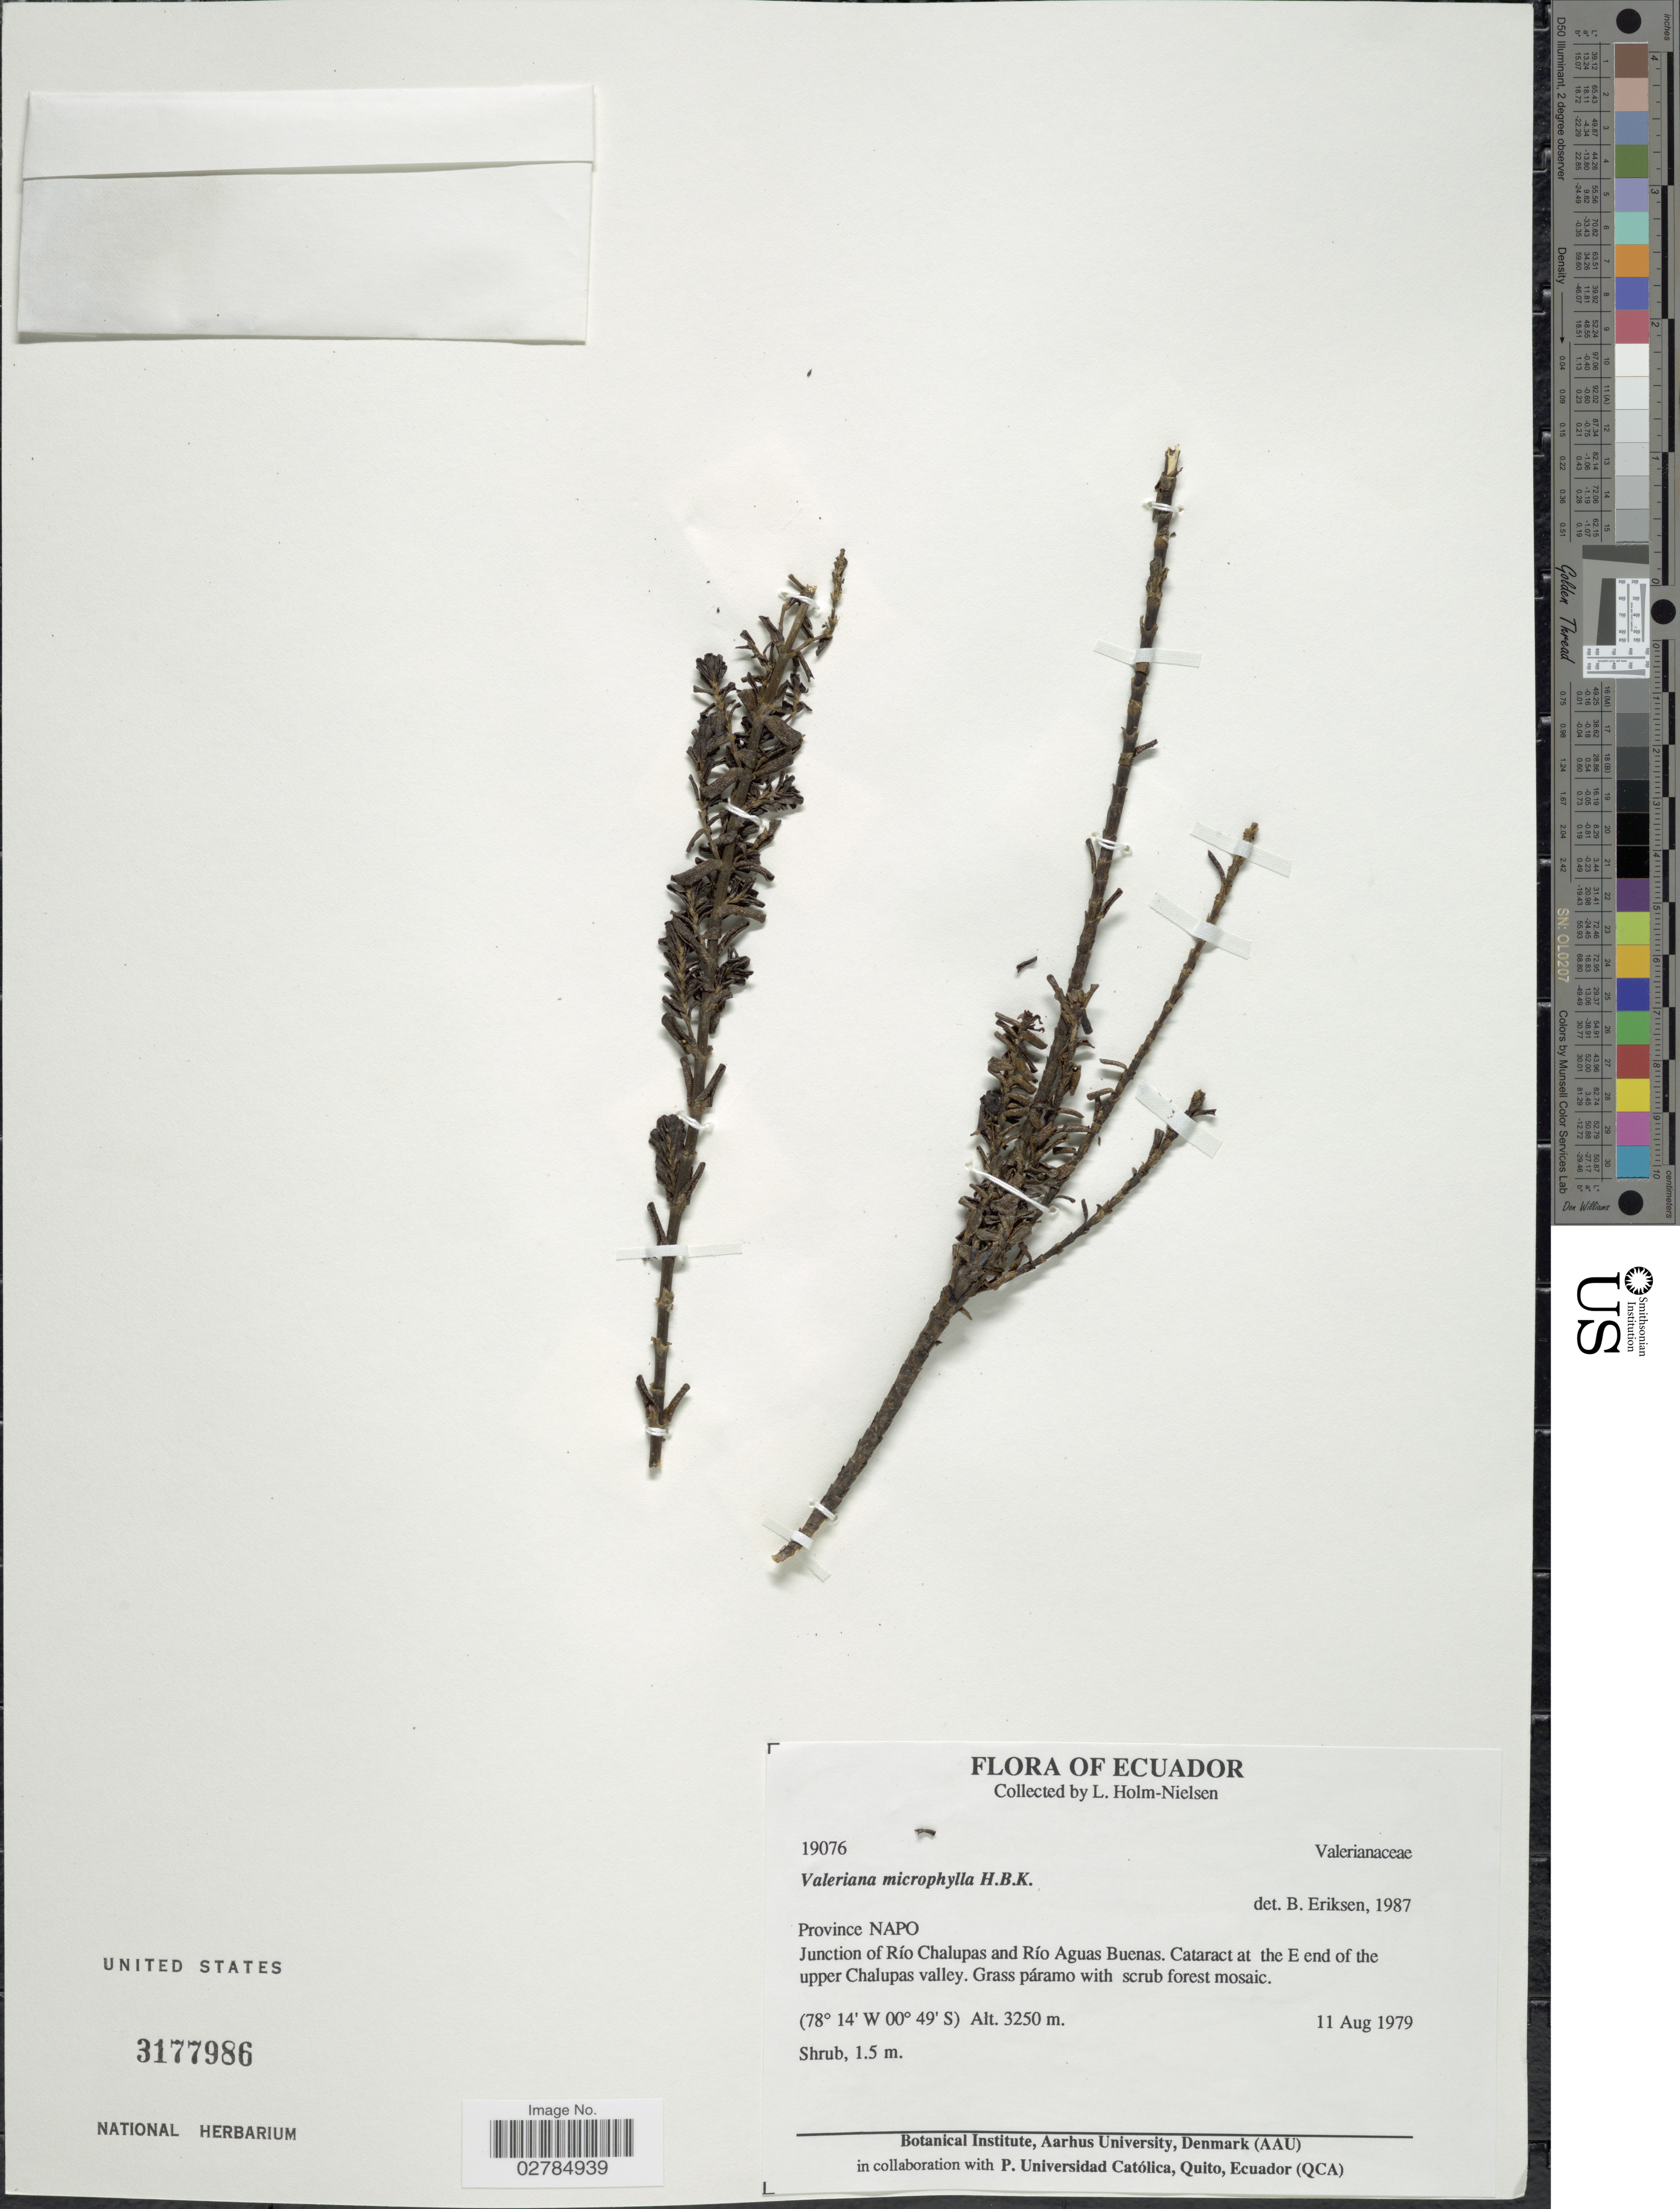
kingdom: Plantae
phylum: Tracheophyta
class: Magnoliopsida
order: Dipsacales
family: Caprifoliaceae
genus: Valeriana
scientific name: Valeriana microphylla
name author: Kunth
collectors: L. Holm-Nielsen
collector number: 19076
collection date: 1979-08-11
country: Ecuador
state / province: Napo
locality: Junction of Río Chalupas and Río Aguas Buenas. Cataract at the E end of the upper Chalupas valley.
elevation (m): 3250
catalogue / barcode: US 3177986